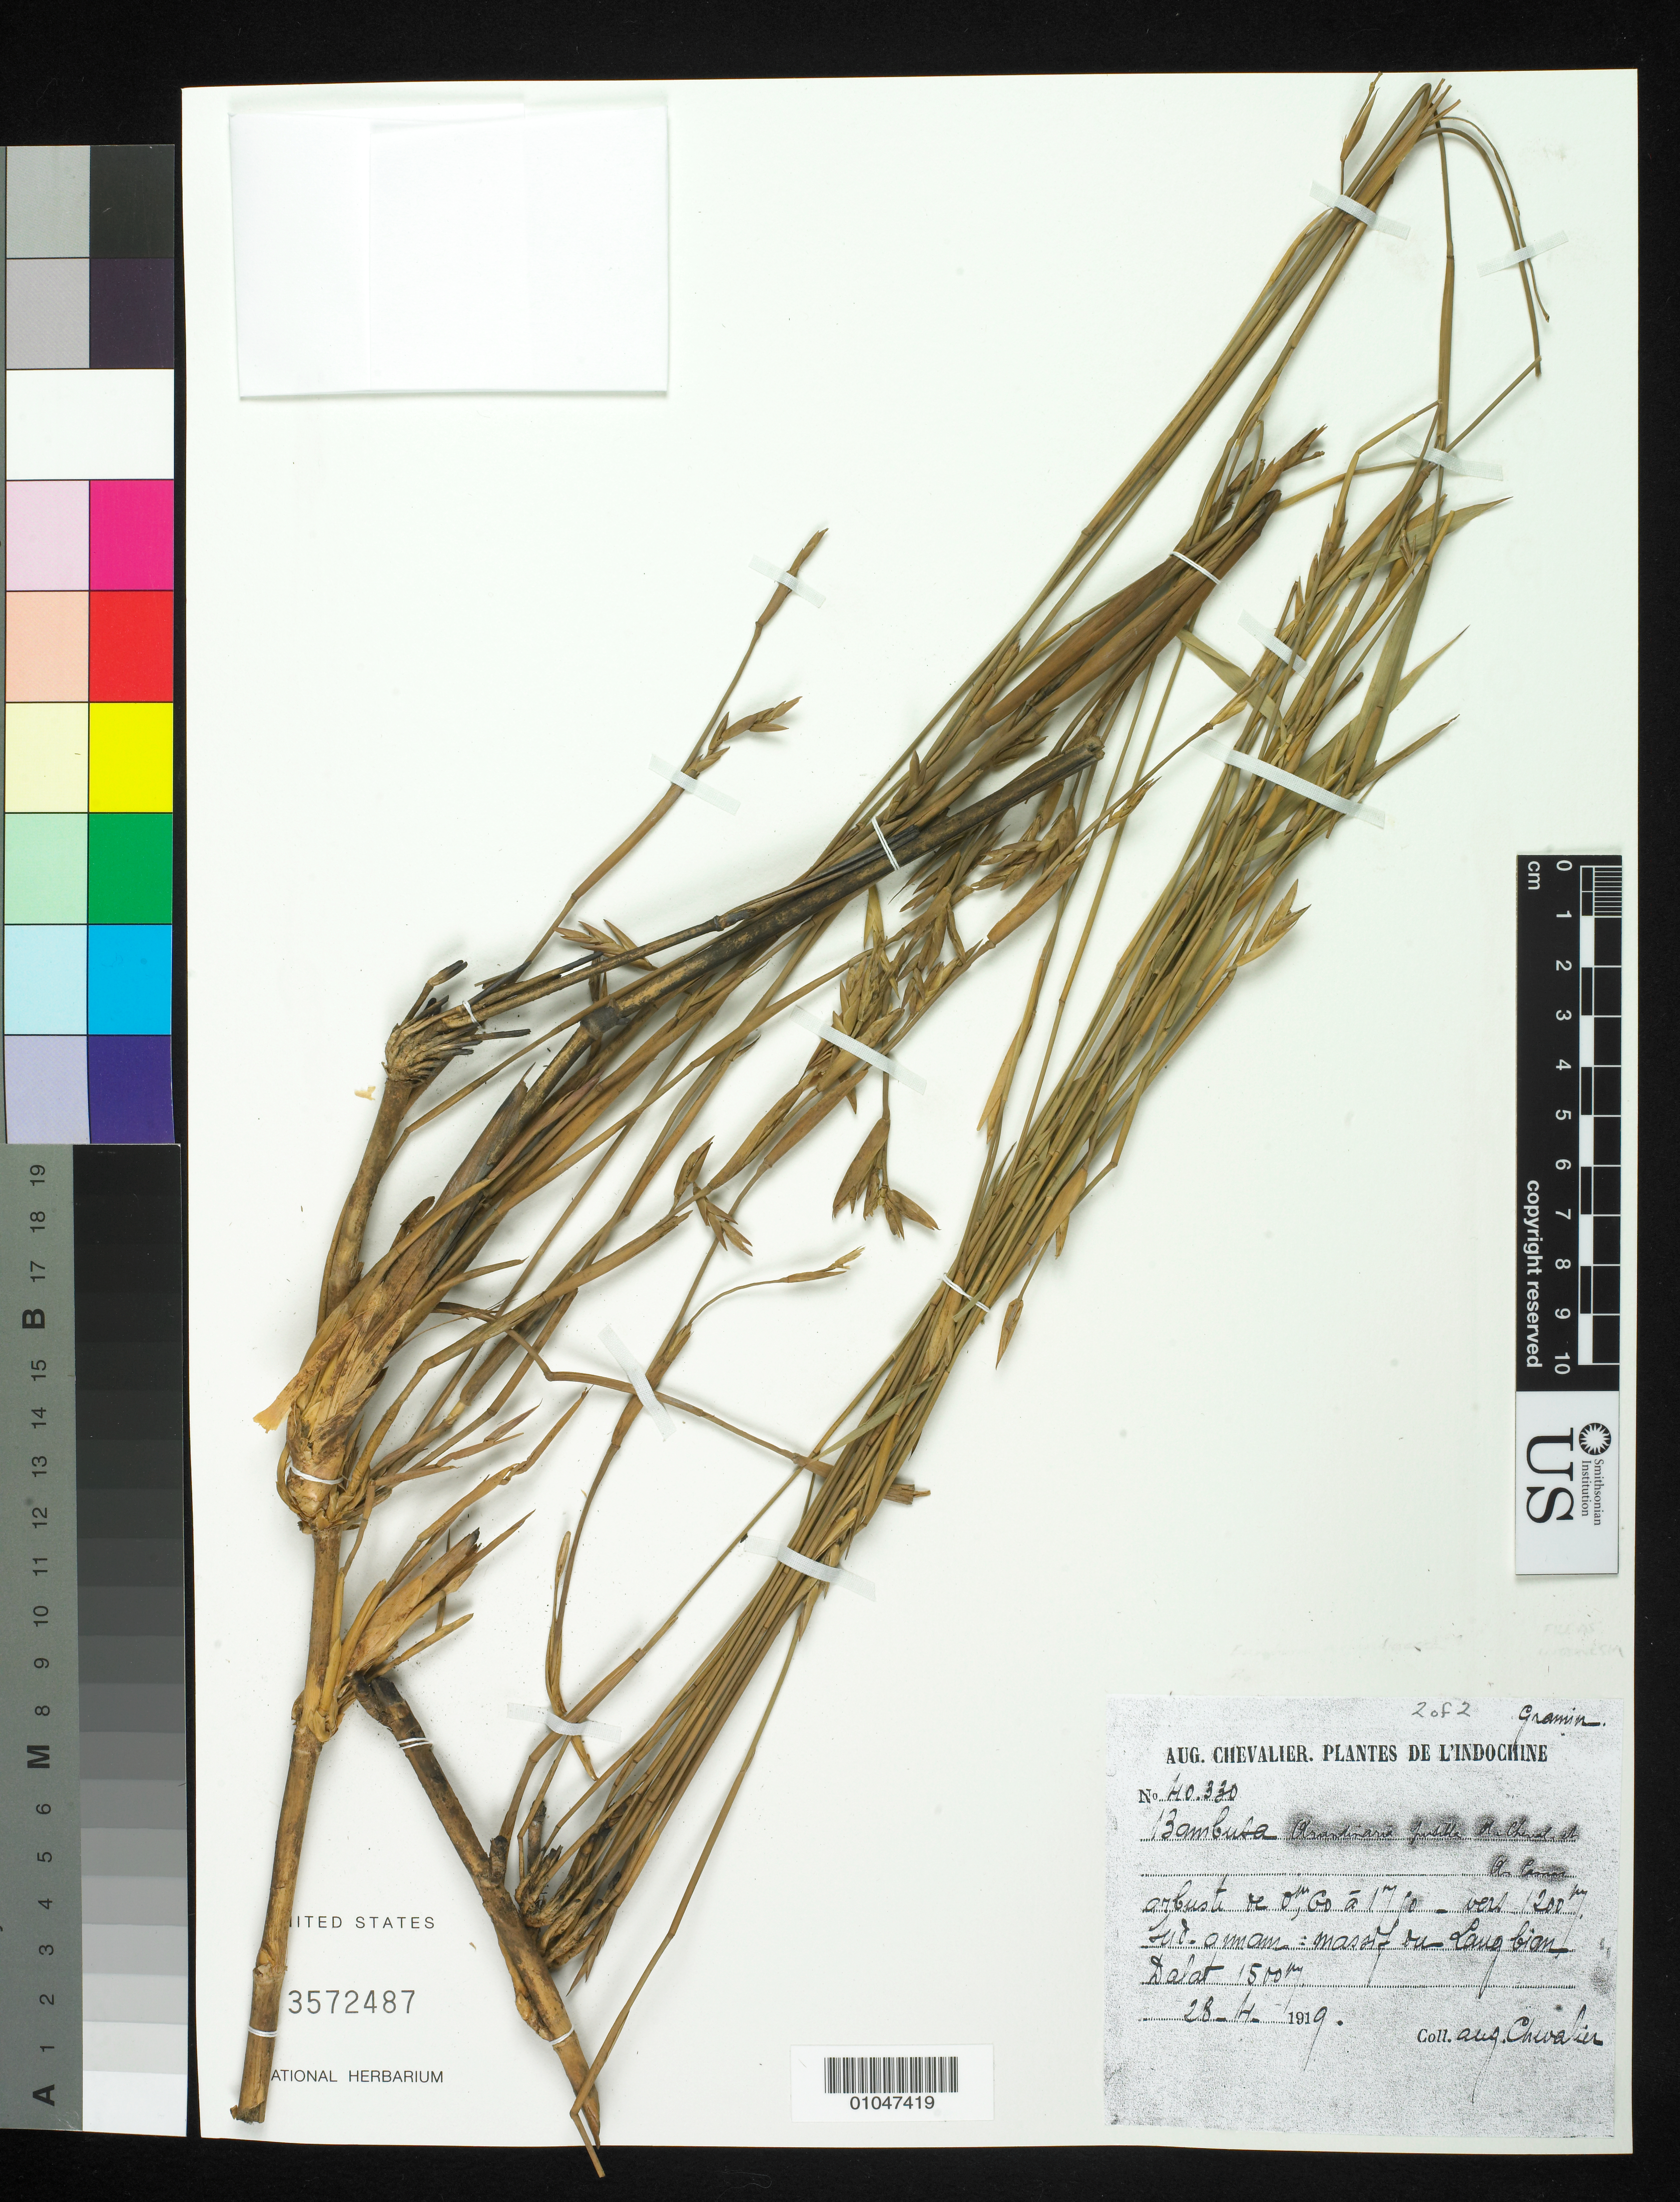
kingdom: Plantae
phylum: Tracheophyta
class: Liliopsida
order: Poales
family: Poaceae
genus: Bambusa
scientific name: Bambusa bambos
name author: (L.) Voss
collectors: A. J. Chevalier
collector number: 330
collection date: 1919-04-28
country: Vietnam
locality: Indochine. Ind. Annam: massif du Lang Bian Dalat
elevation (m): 1200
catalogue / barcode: US 3572487